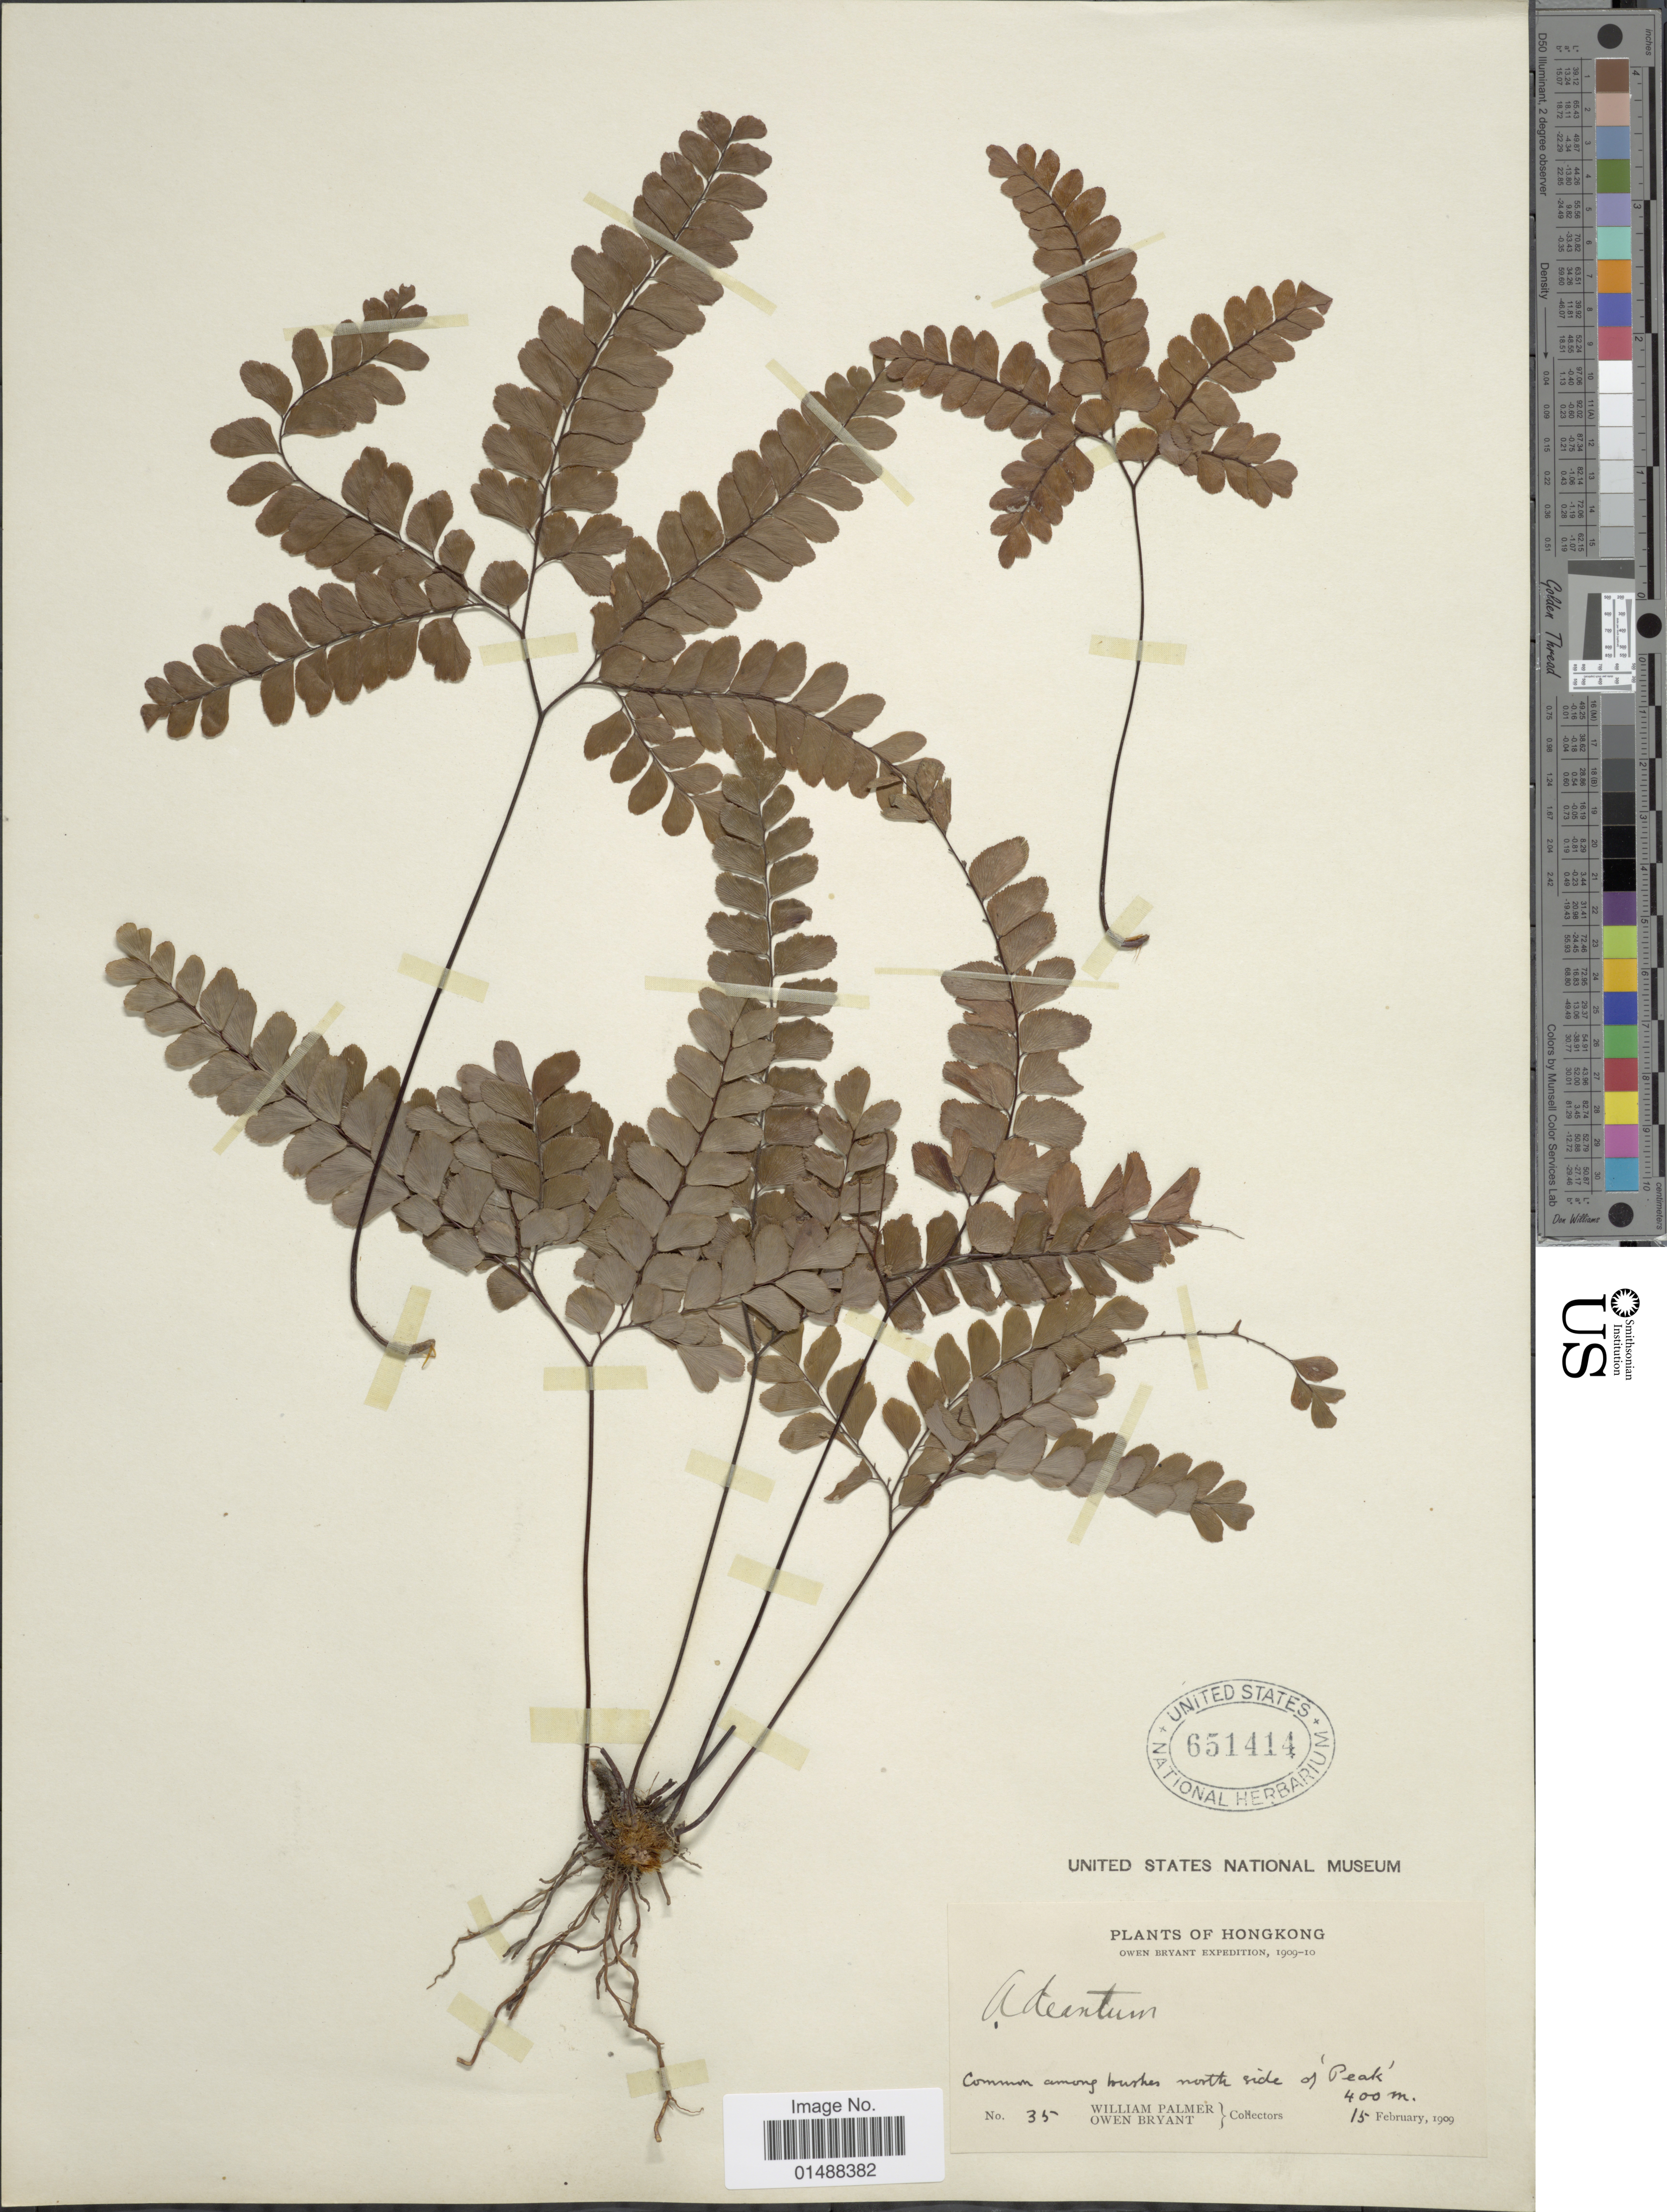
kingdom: Plantae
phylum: Tracheophyta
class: Polypodiopsida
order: Polypodiales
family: Pteridaceae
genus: Adiantum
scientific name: Adiantum flabellulatum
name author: L.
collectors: W. Palmer & O. Bryant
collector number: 35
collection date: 1909-02-15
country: China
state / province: Hong Kong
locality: Hong Kong, north side of Peak.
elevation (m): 400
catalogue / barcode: US 651414